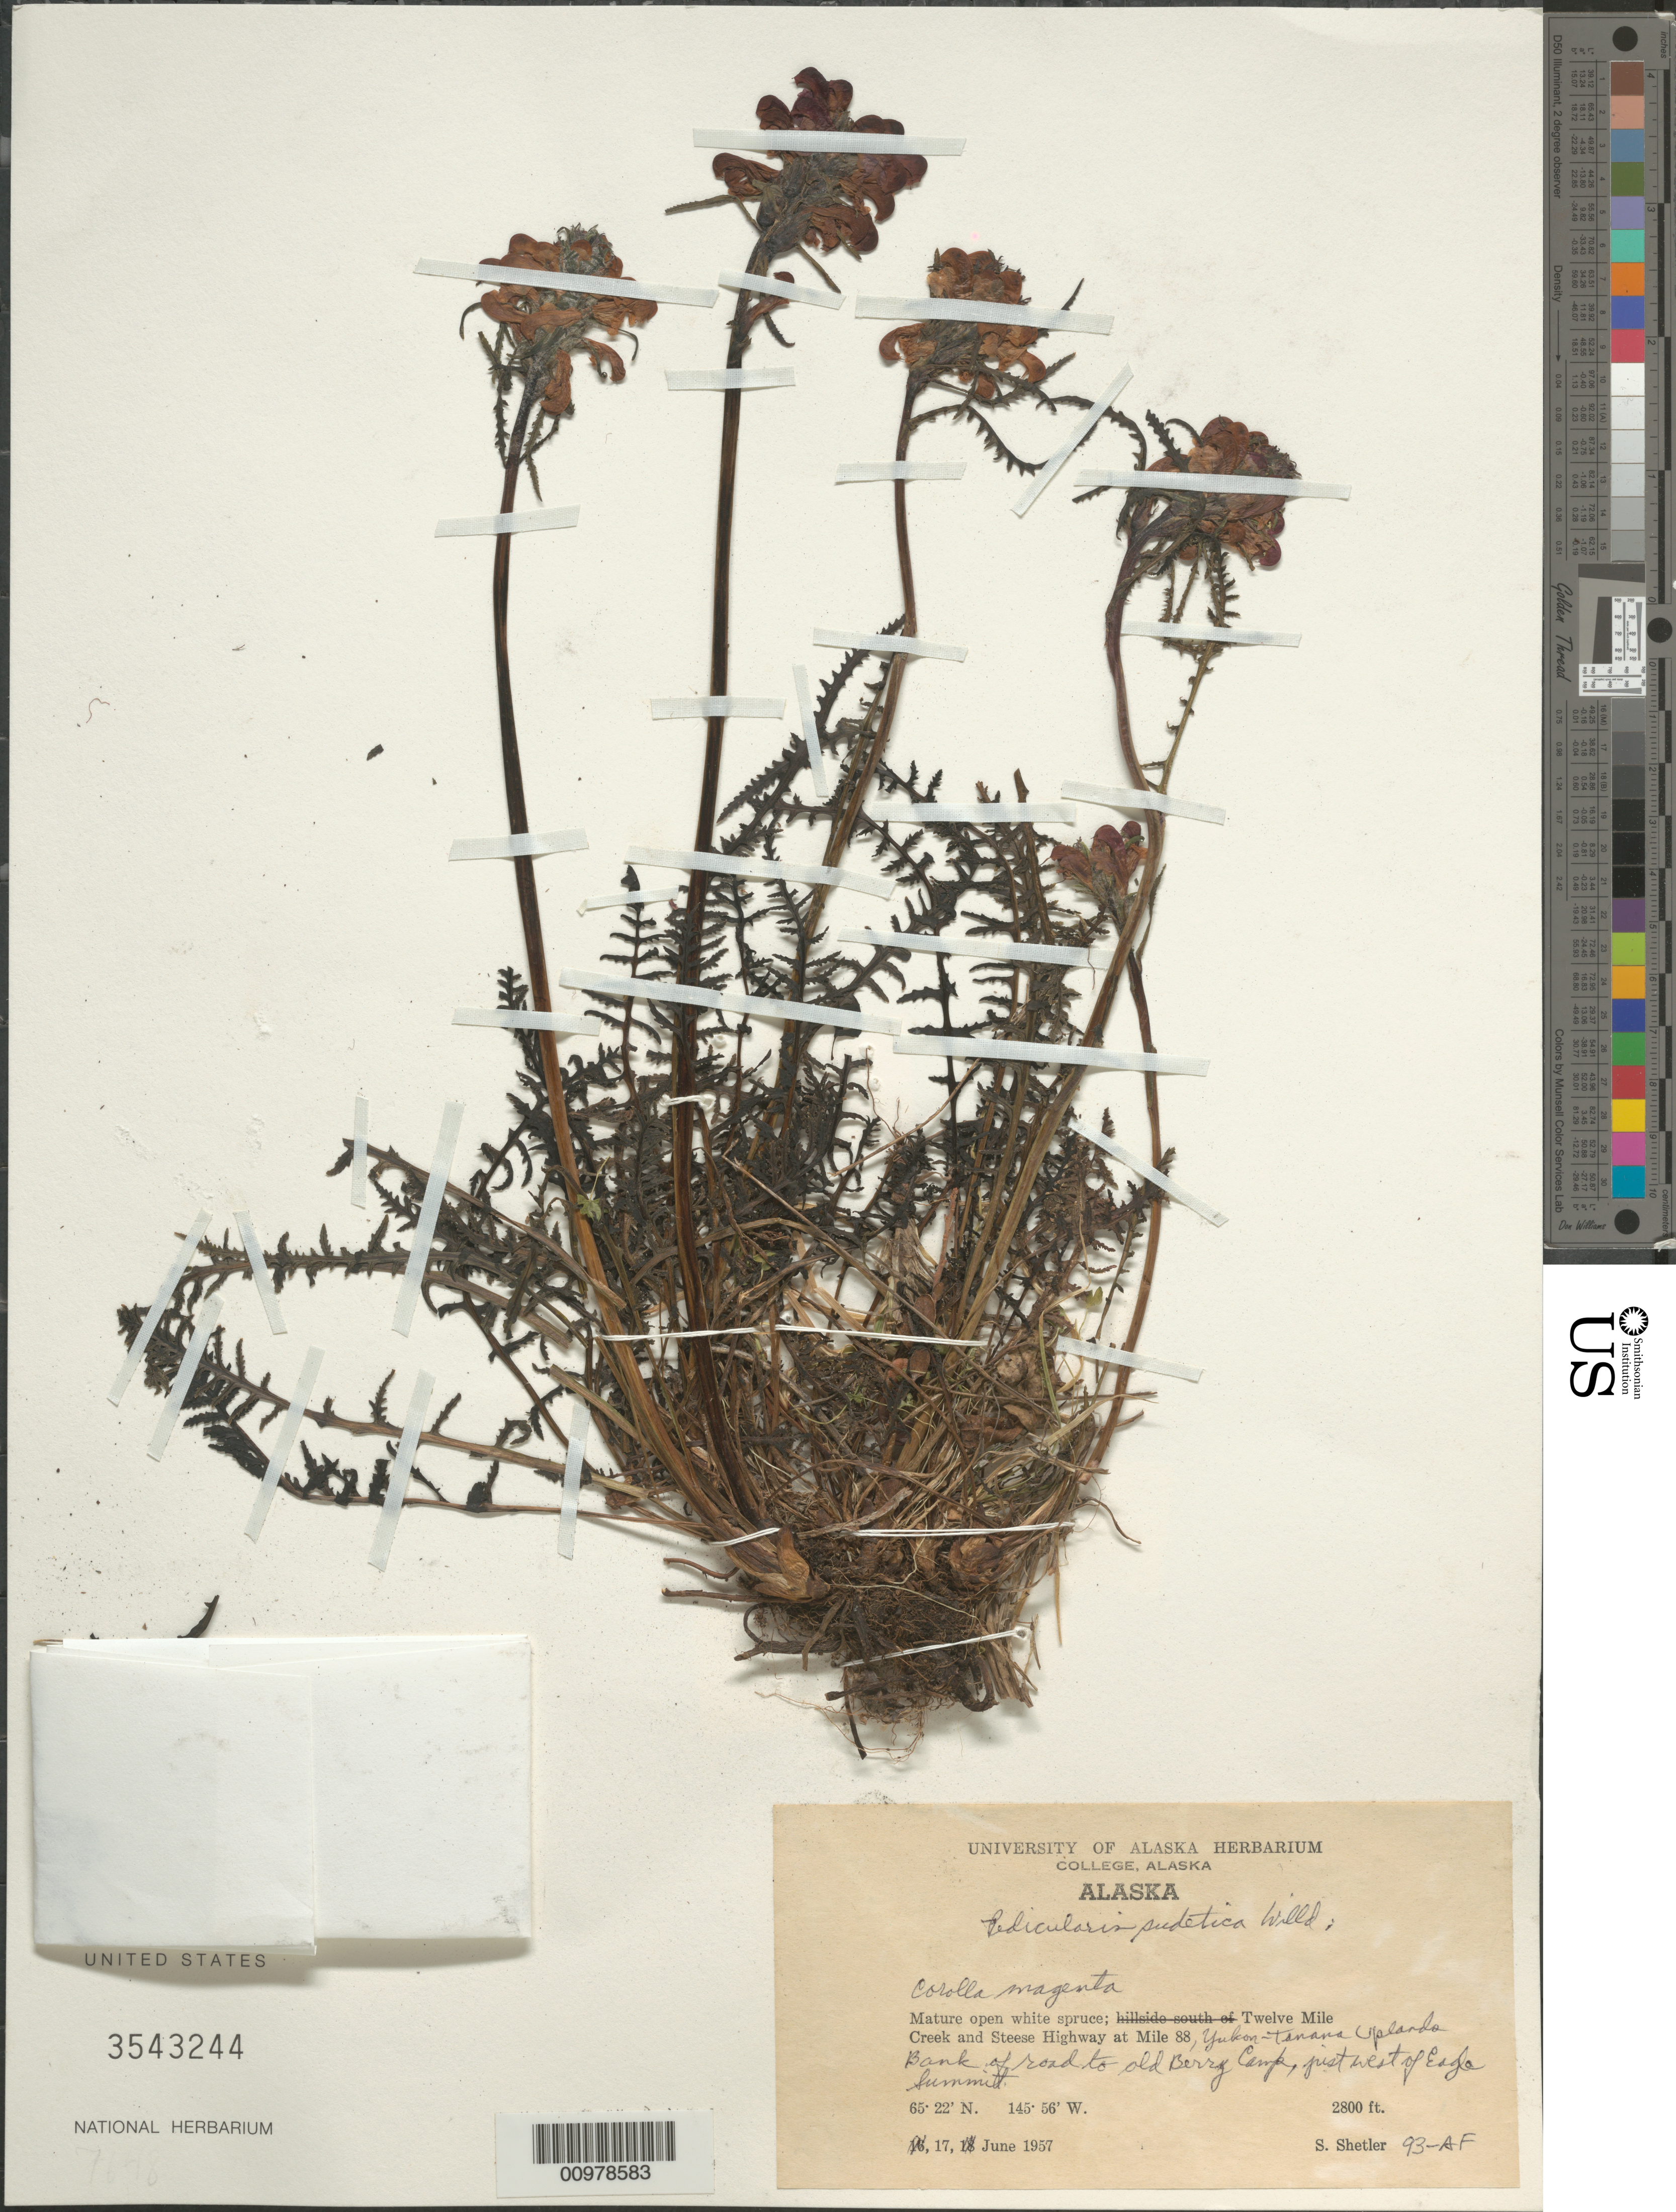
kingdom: Plantae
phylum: Tracheophyta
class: Magnoliopsida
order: Lamiales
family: Orobanchaceae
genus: Pedicularis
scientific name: Pedicularis sudetica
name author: Willd.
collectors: S. Shetler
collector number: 93-AF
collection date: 1957-06-17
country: United States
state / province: Alaska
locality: Twelve Mile Creek and Steese Highway at Mile 88, Yukon-Tanana Uplands bank of road to old Berry Camp, just west of Eagle Summit.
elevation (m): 853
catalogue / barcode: US 3543244